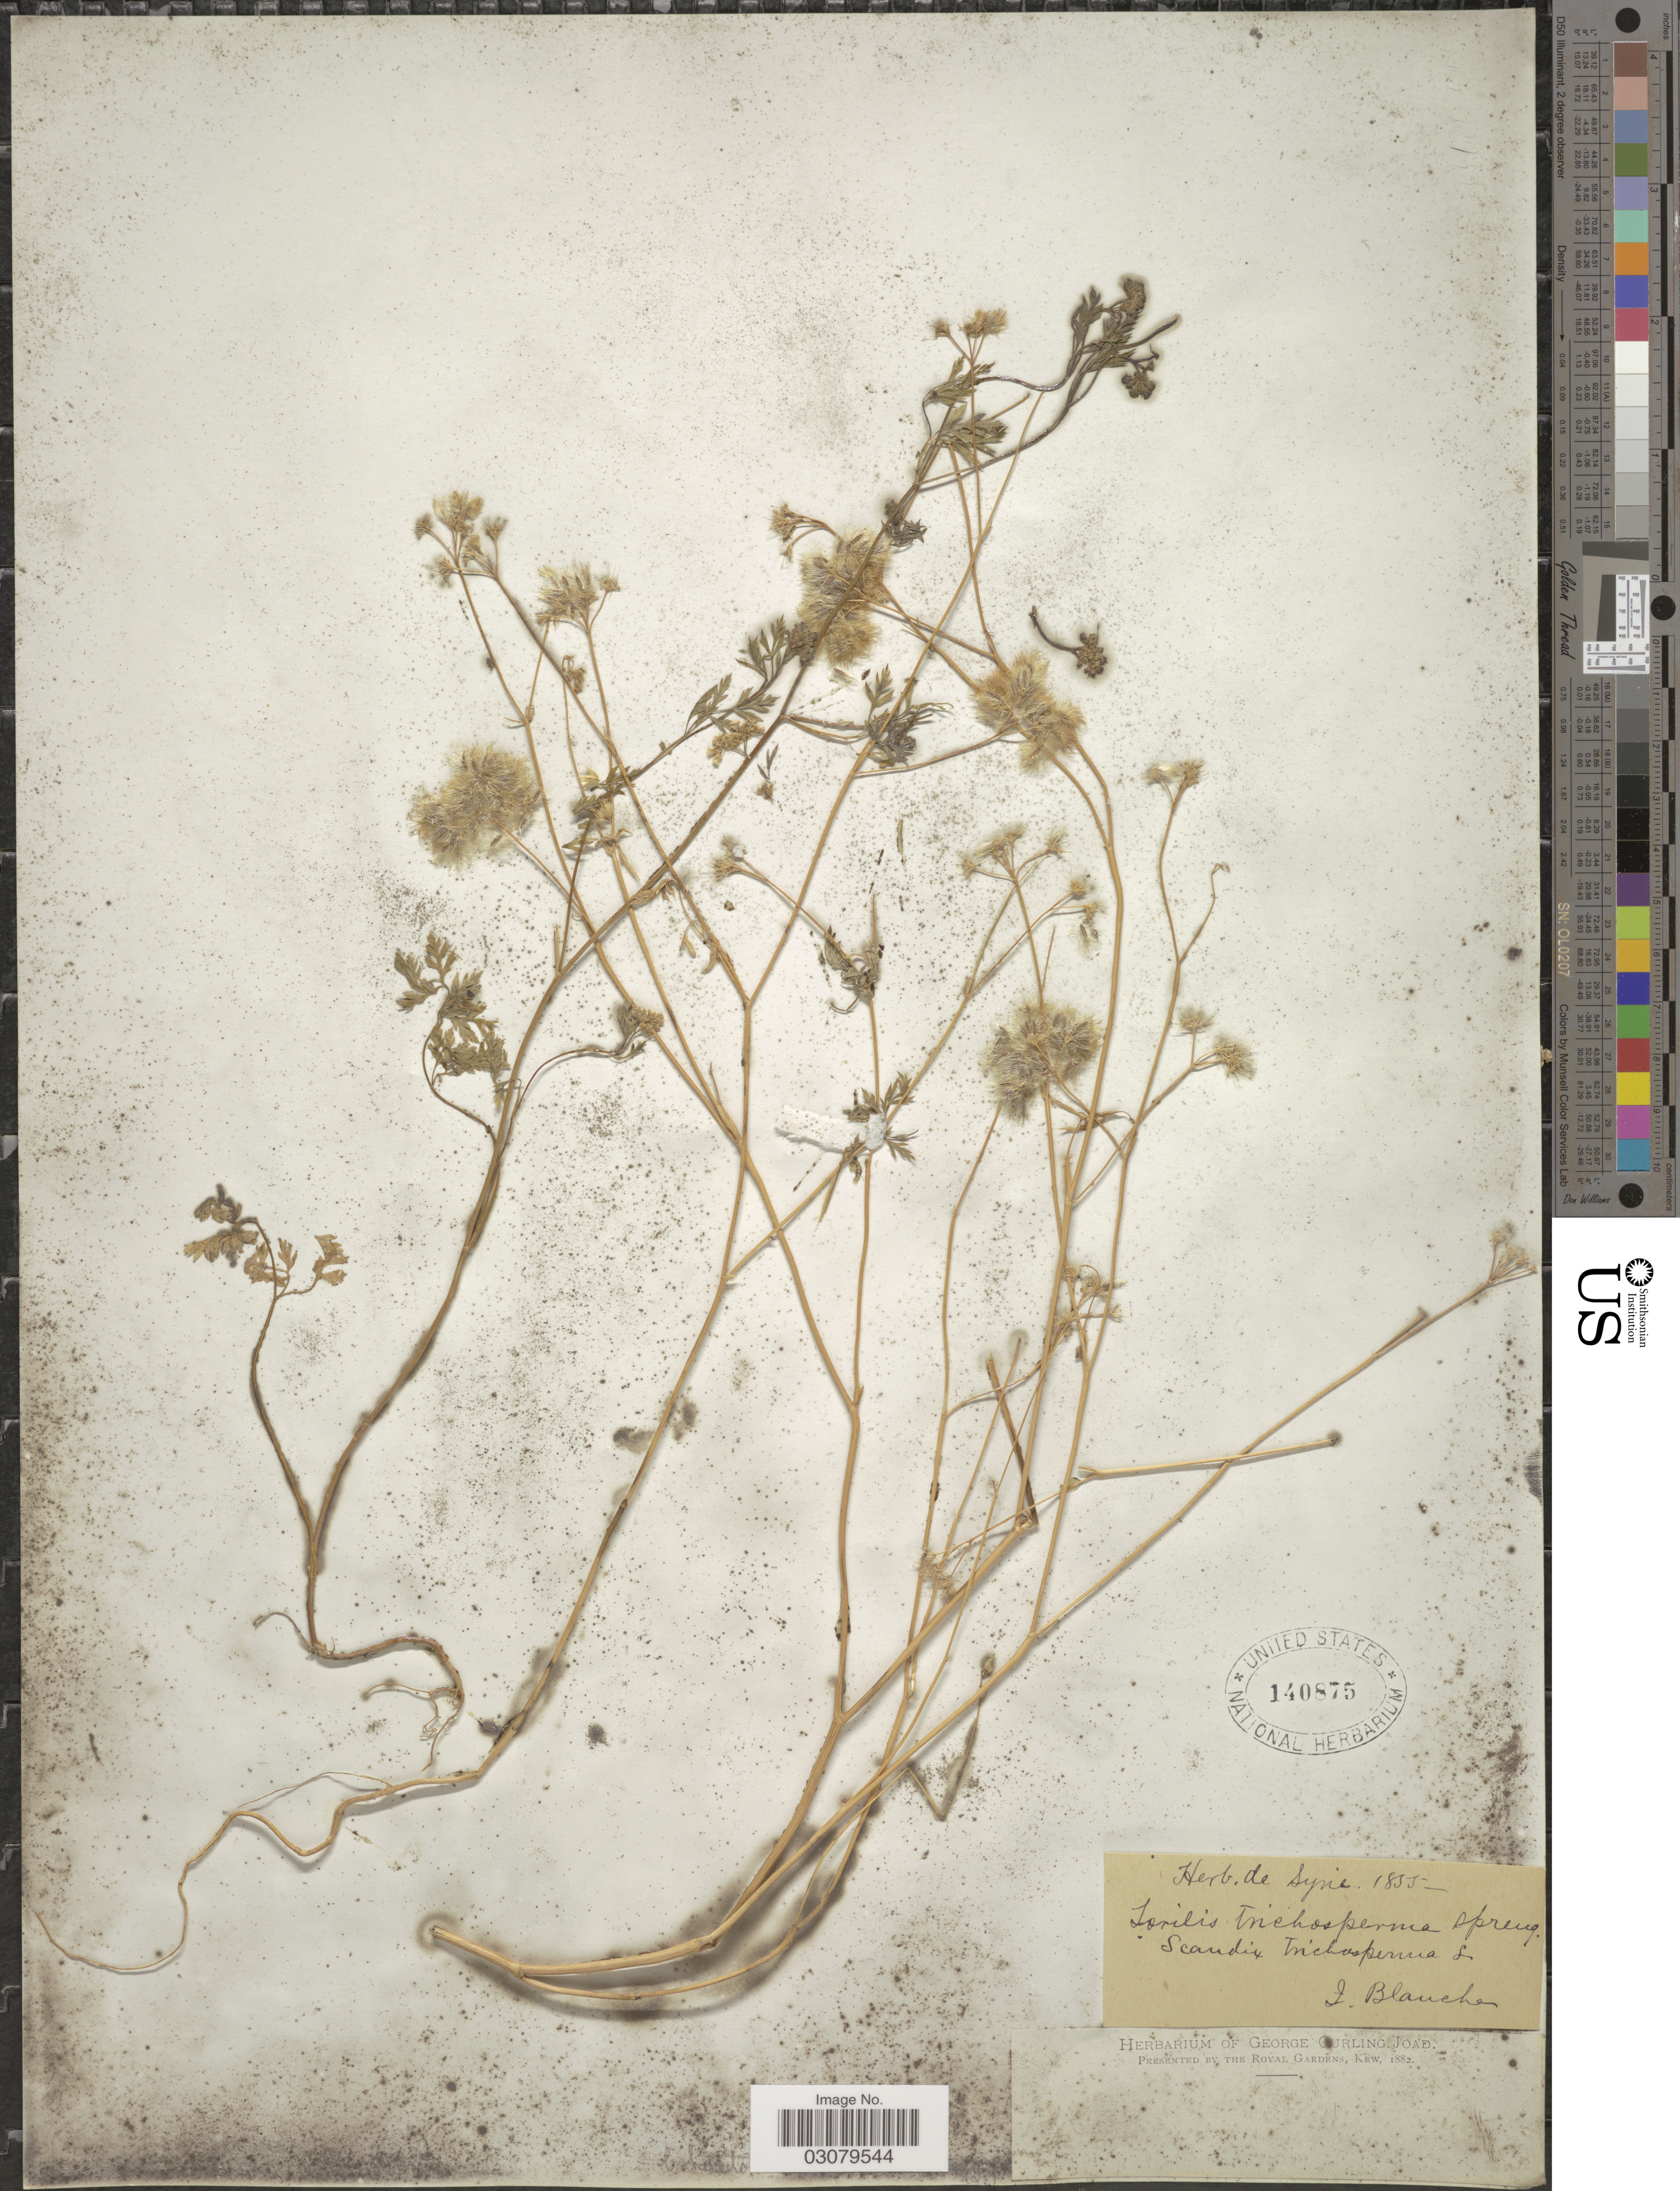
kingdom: Plantae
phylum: Tracheophyta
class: Magnoliopsida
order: Apiales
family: Apiaceae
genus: Chaetosciadium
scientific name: Chaetosciadium trichospermum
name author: (L.) Boiss.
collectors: I. Blanche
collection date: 1855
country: Syria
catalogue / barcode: US 140875